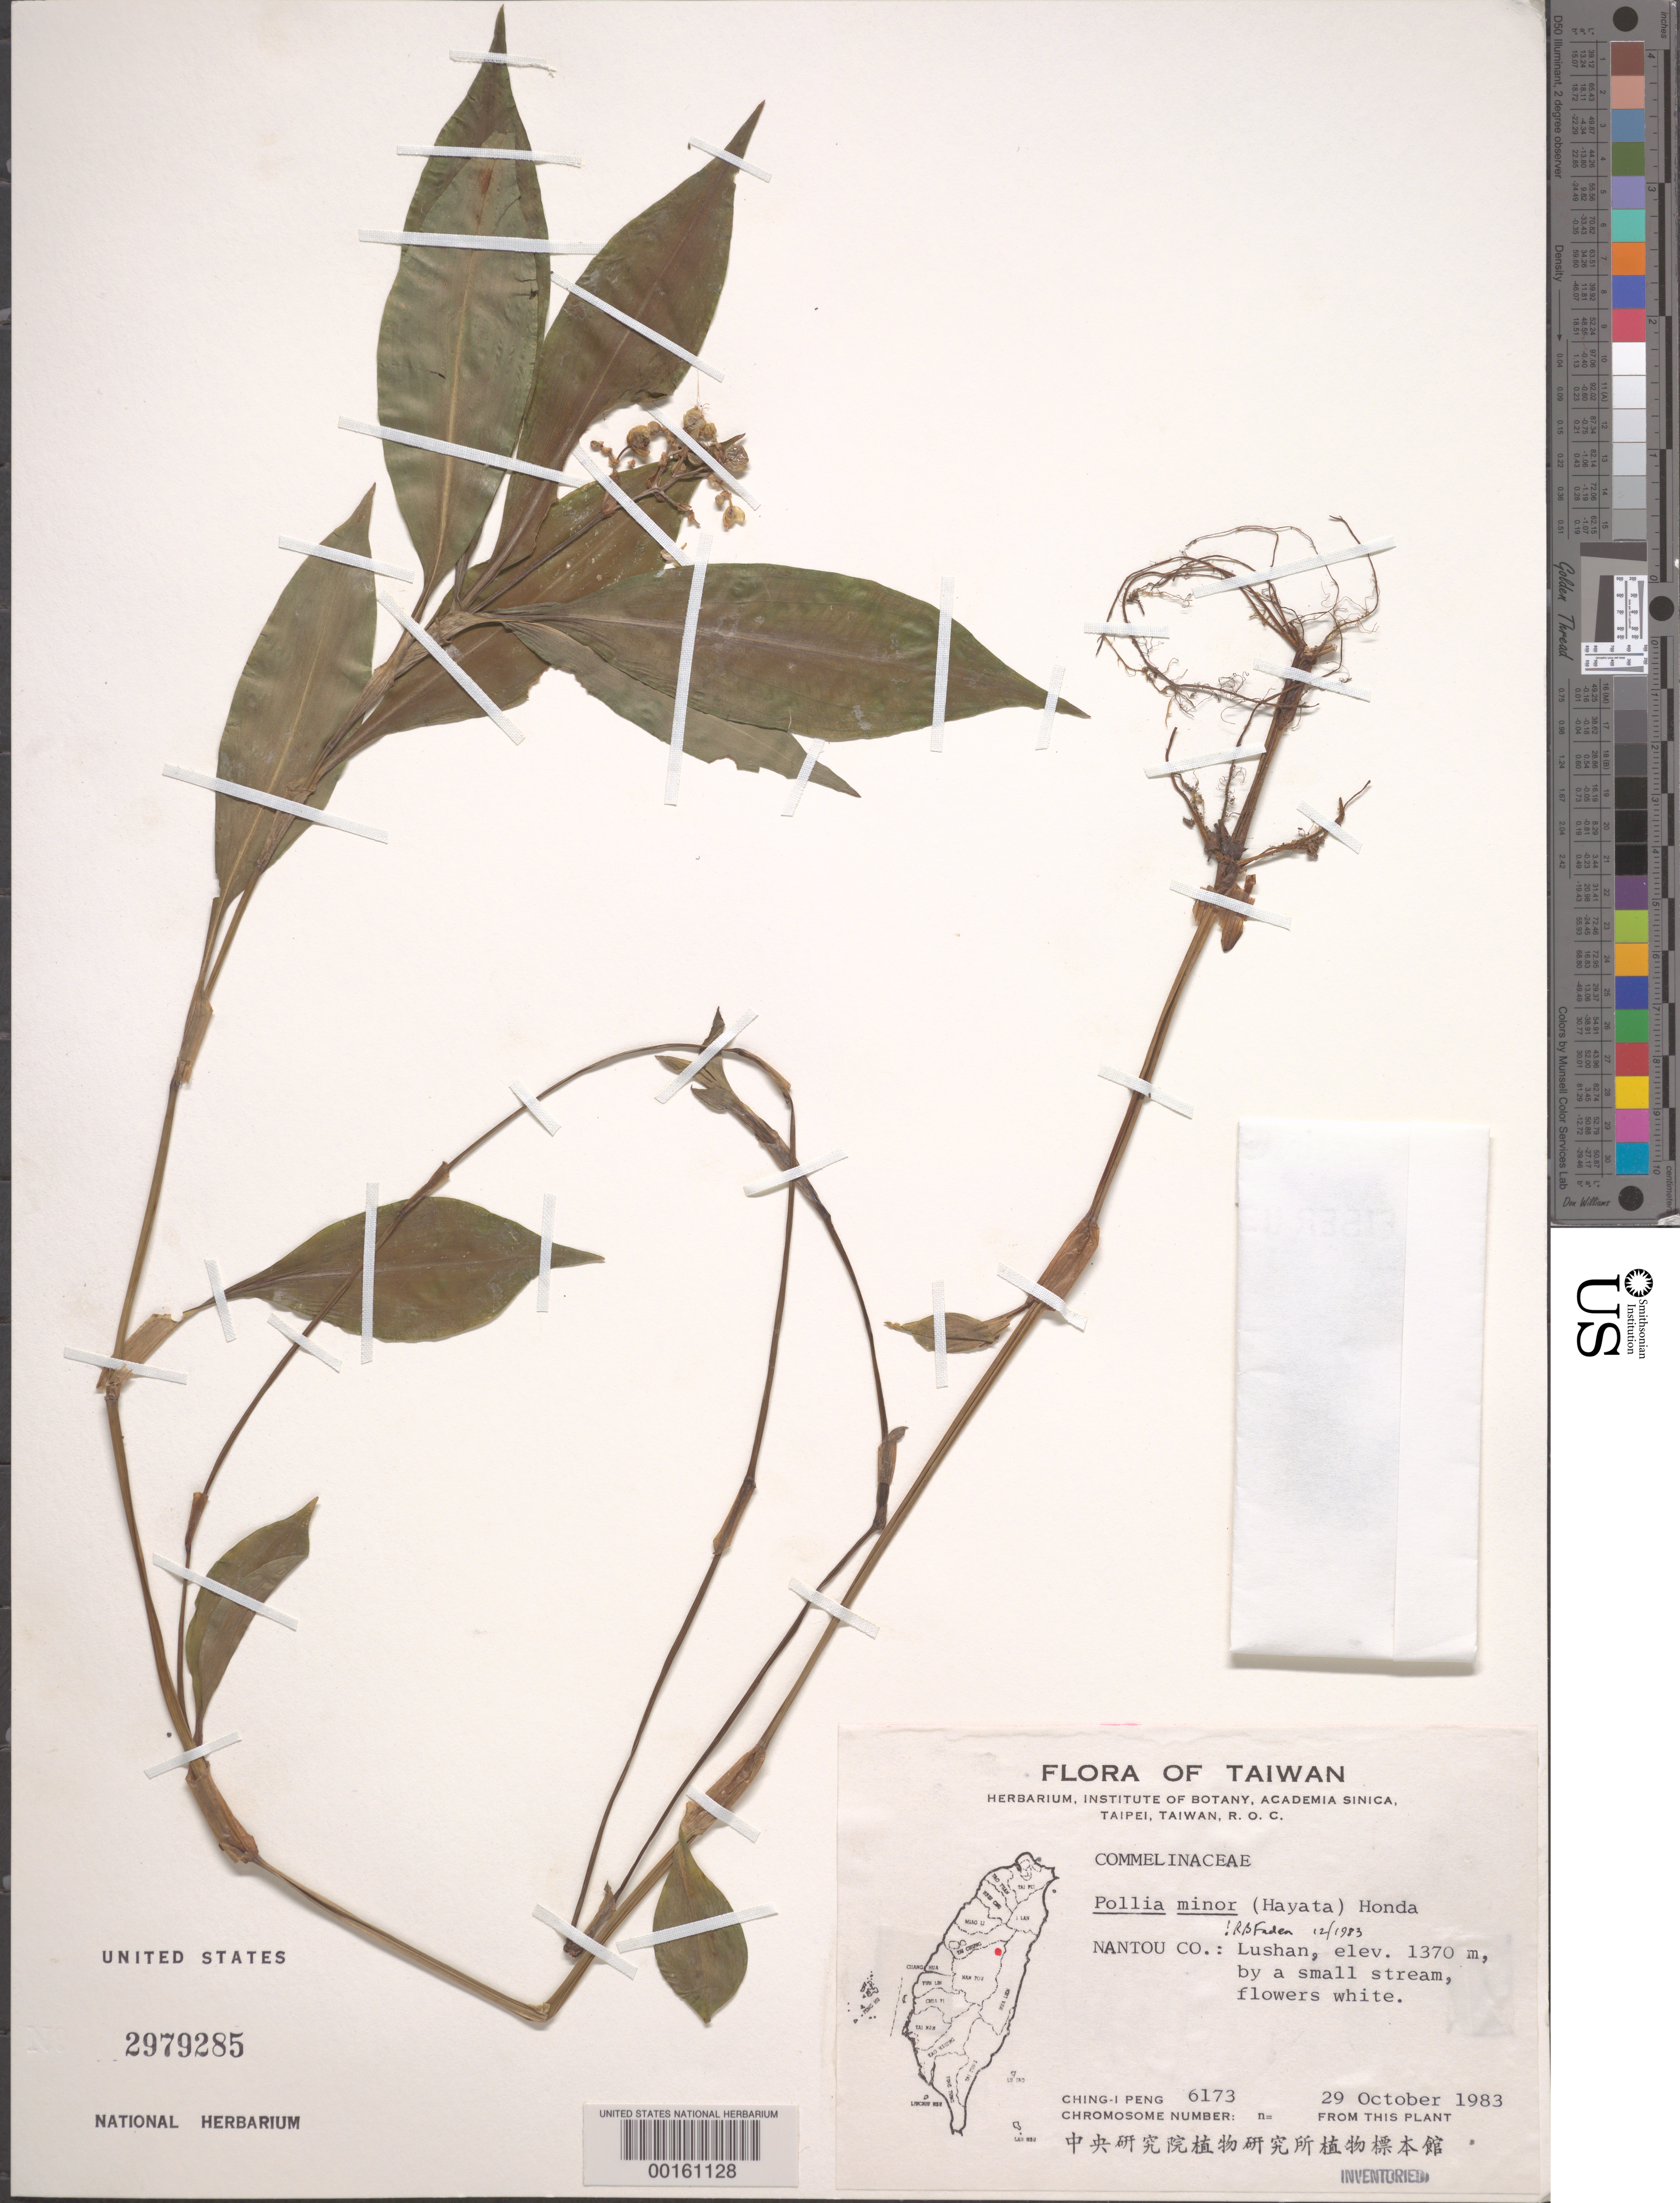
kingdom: Plantae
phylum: Tracheophyta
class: Liliopsida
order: Commelinales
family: Commelinaceae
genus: Pollia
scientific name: Pollia minor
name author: Honda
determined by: Faden, Robert B., (US), Smithsonian Institution - National Museum of Natural History (UNITED STATES)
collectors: C.-I Peng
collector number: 6173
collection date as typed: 29 Oct 1983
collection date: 1983-10-29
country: Taiwan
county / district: Nan Tou Prov.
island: Taiwan [Formosa]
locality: Lushan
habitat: By a small stream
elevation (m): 1370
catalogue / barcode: US 2979285